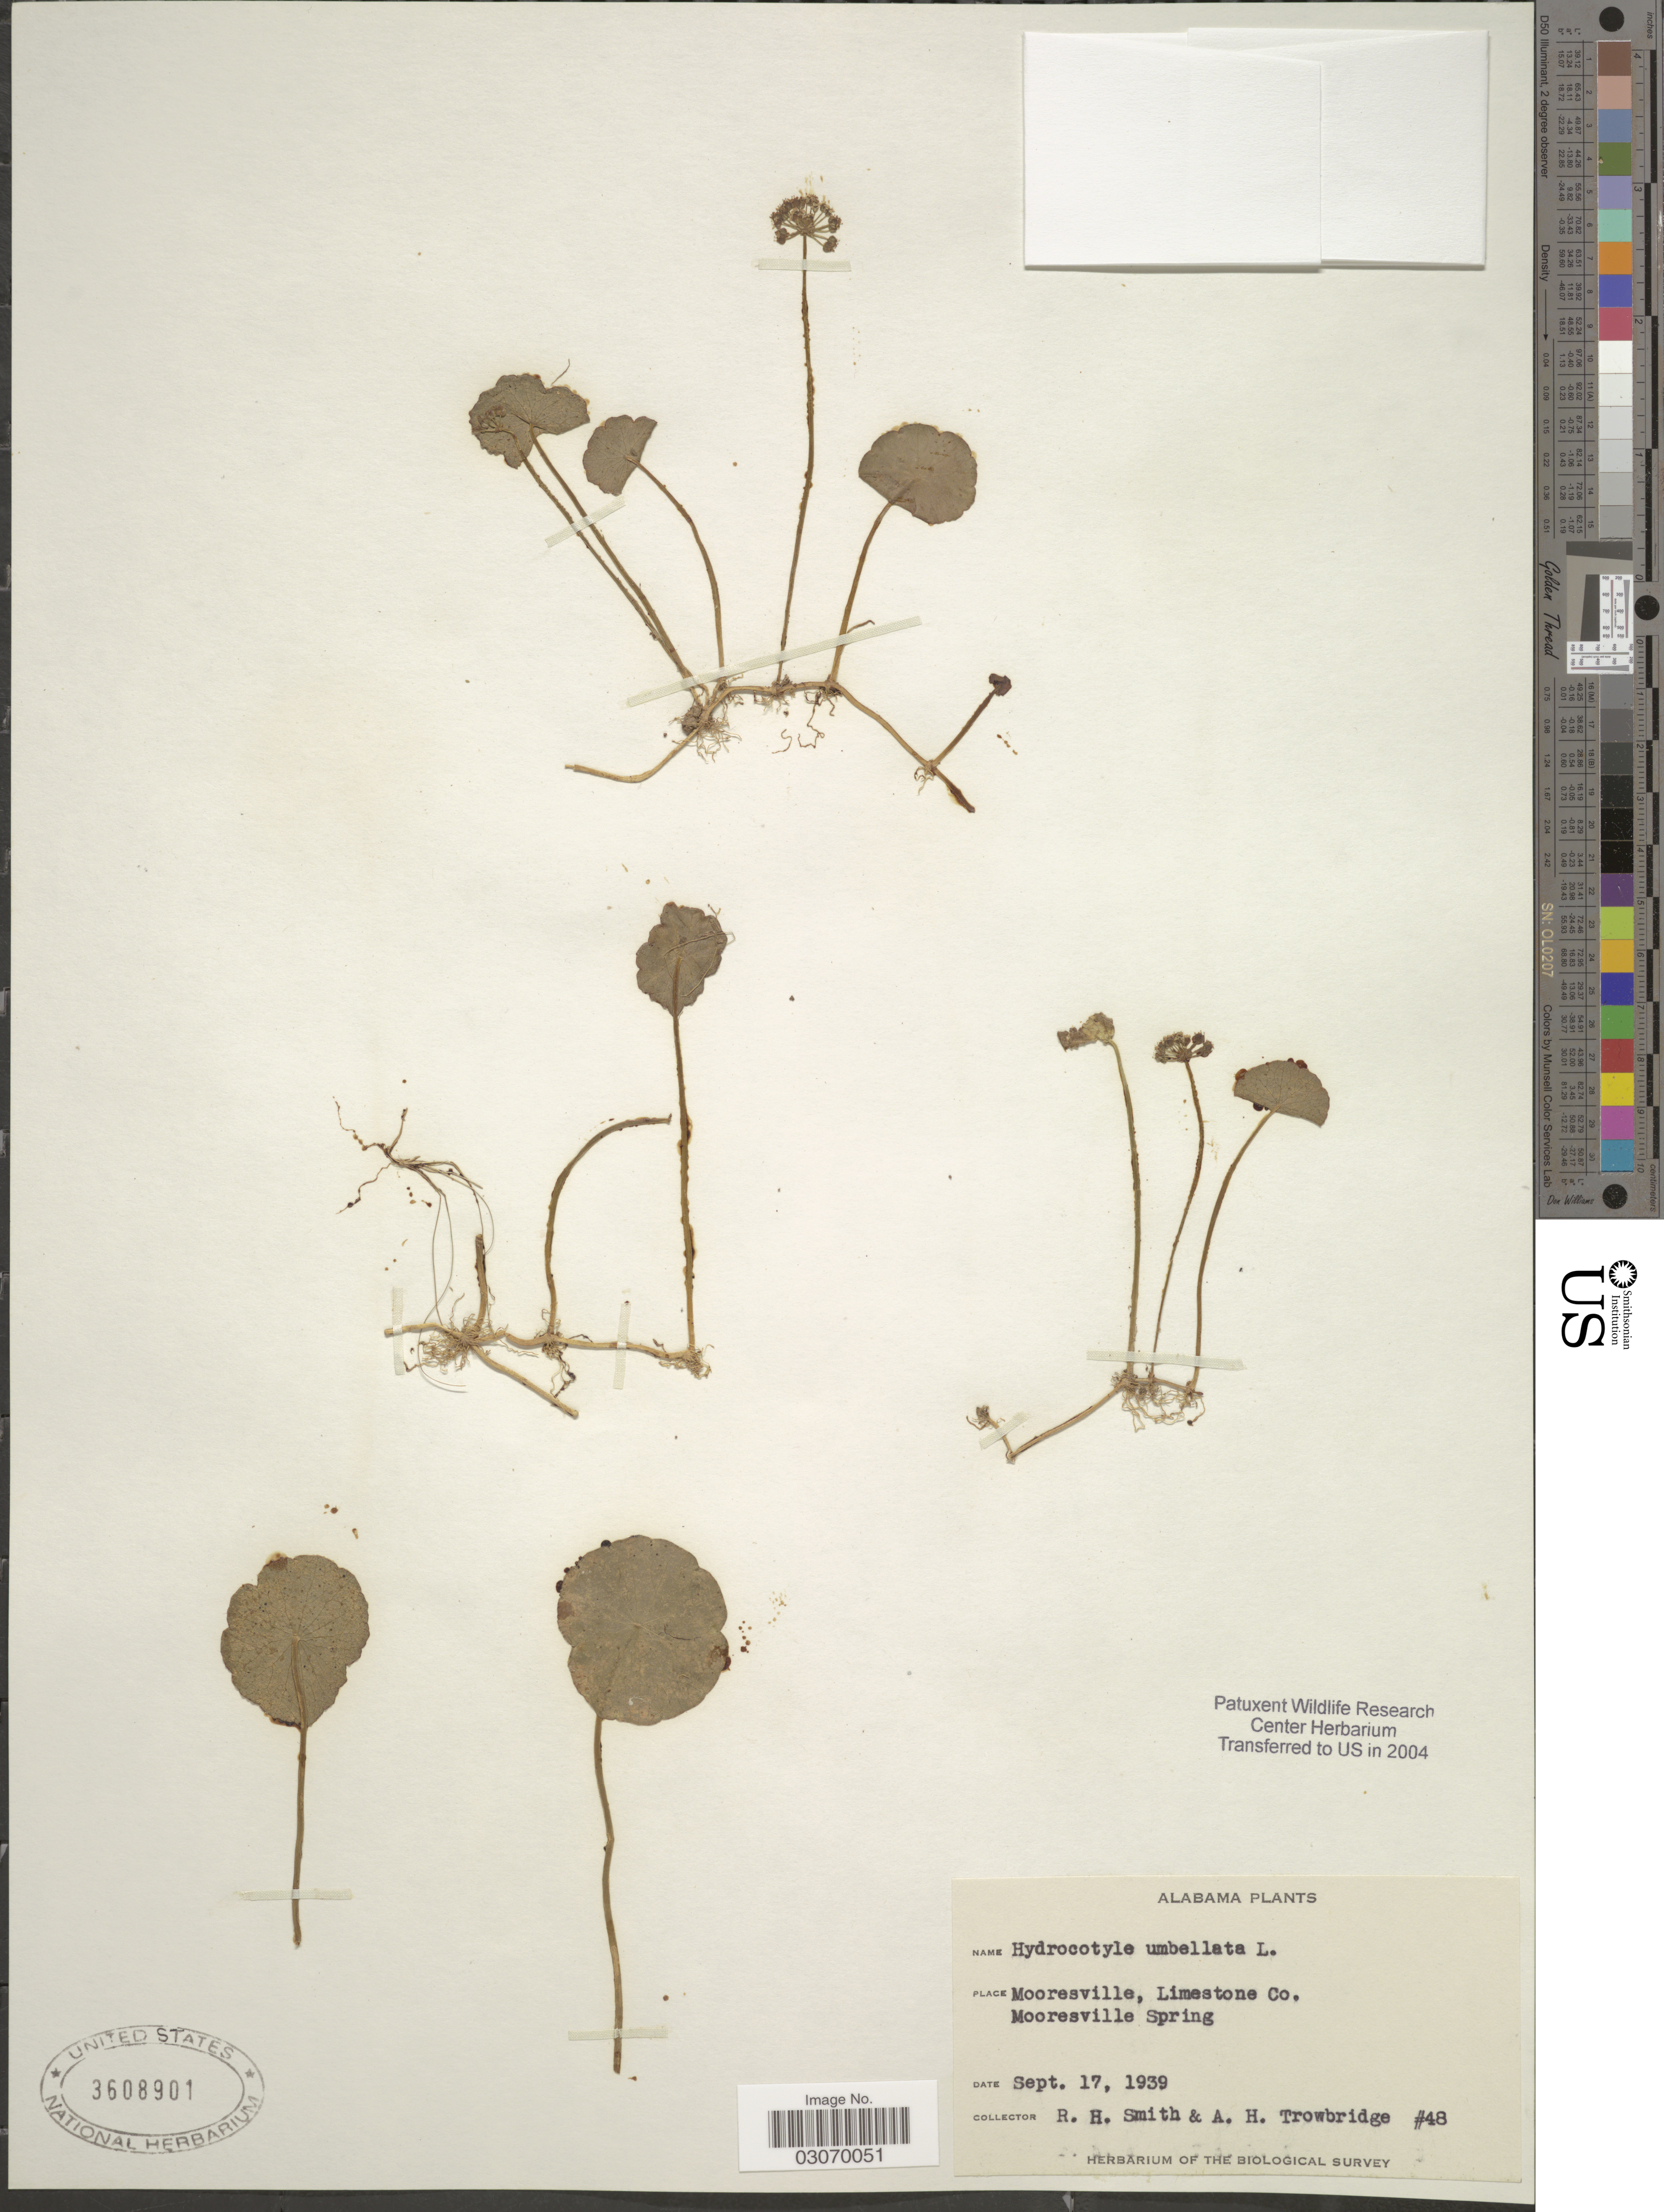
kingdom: Plantae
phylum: Tracheophyta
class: Magnoliopsida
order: Apiales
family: Araliaceae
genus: Hydrocotyle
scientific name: Hydrocotyle umbellata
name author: L.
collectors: R. H. Smith & A. H. Trowbridge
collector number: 48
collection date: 1939-09-17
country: United States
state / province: Alabama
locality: Mooresville, Limestone Co. Mooresville Spring.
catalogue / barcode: US 3608901